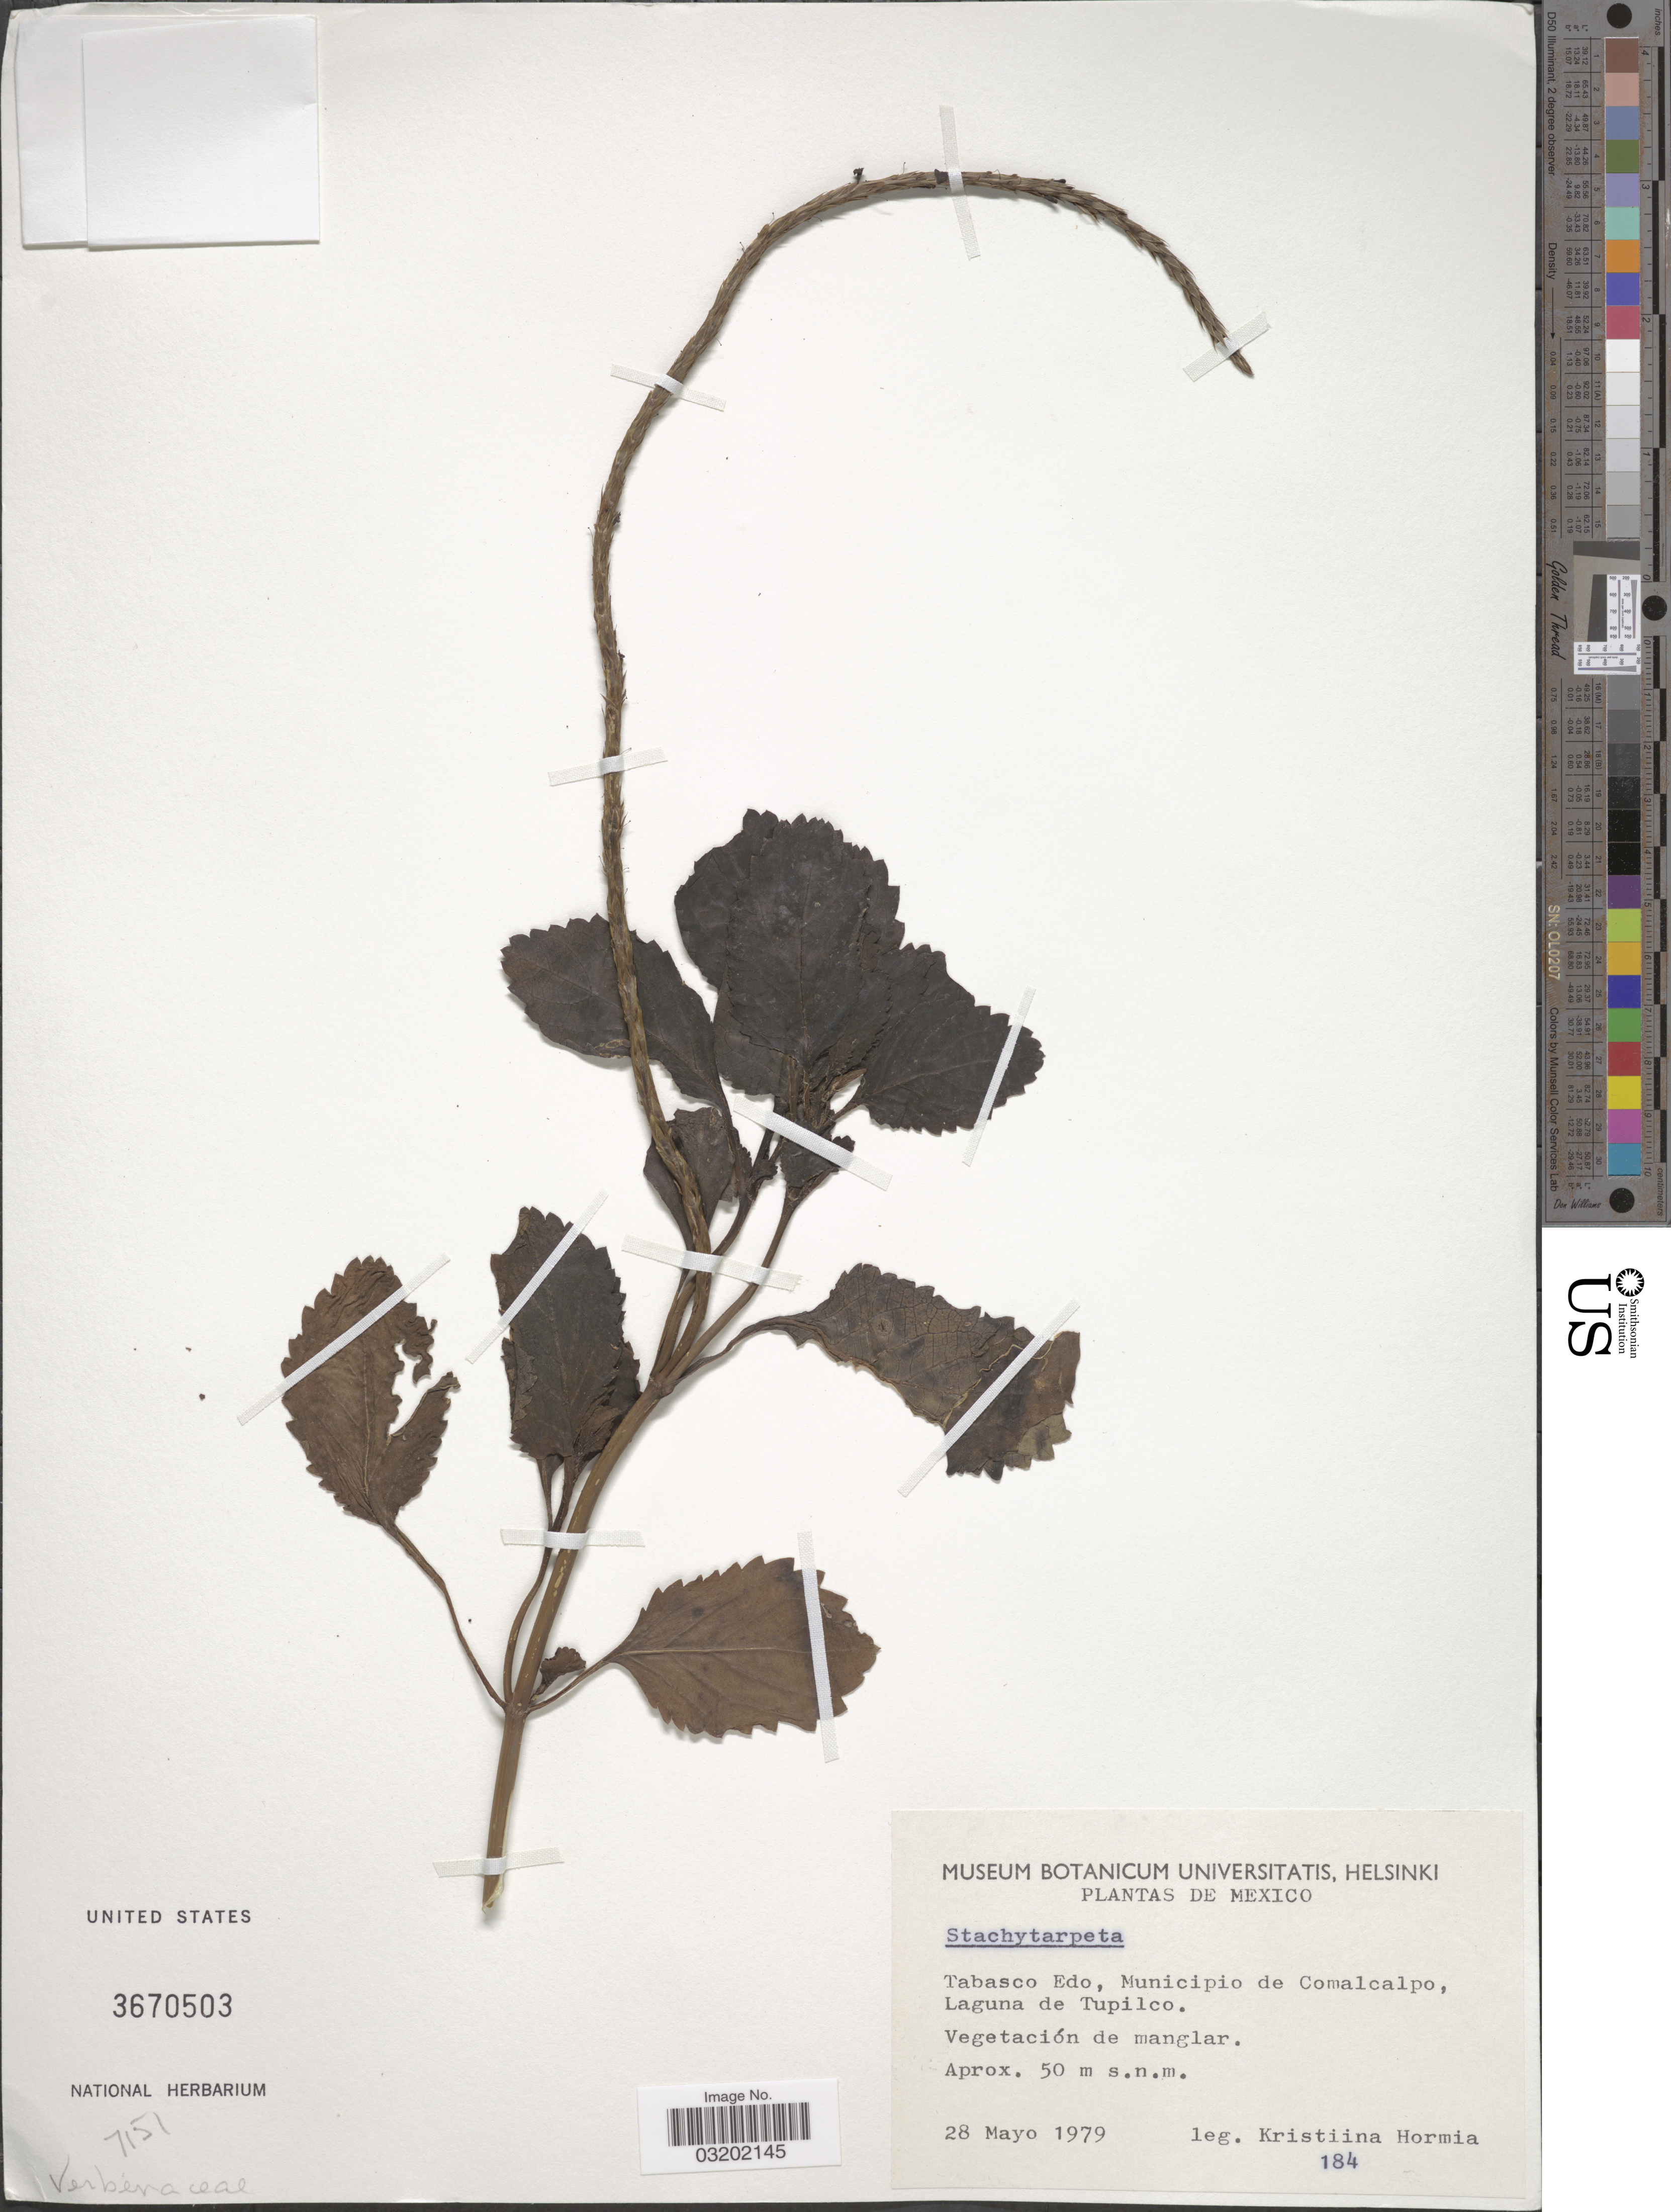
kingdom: Plantae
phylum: Tracheophyta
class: Magnoliopsida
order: Lamiales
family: Verbenaceae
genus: Stachytarpheta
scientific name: Stachytarpheta sp.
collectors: K. Hormia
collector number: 184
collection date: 1979-05-28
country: Mexico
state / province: Tabasco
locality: Municipio de Comalcalpo, Laguna de Tupilco.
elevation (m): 50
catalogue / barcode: US 3670503